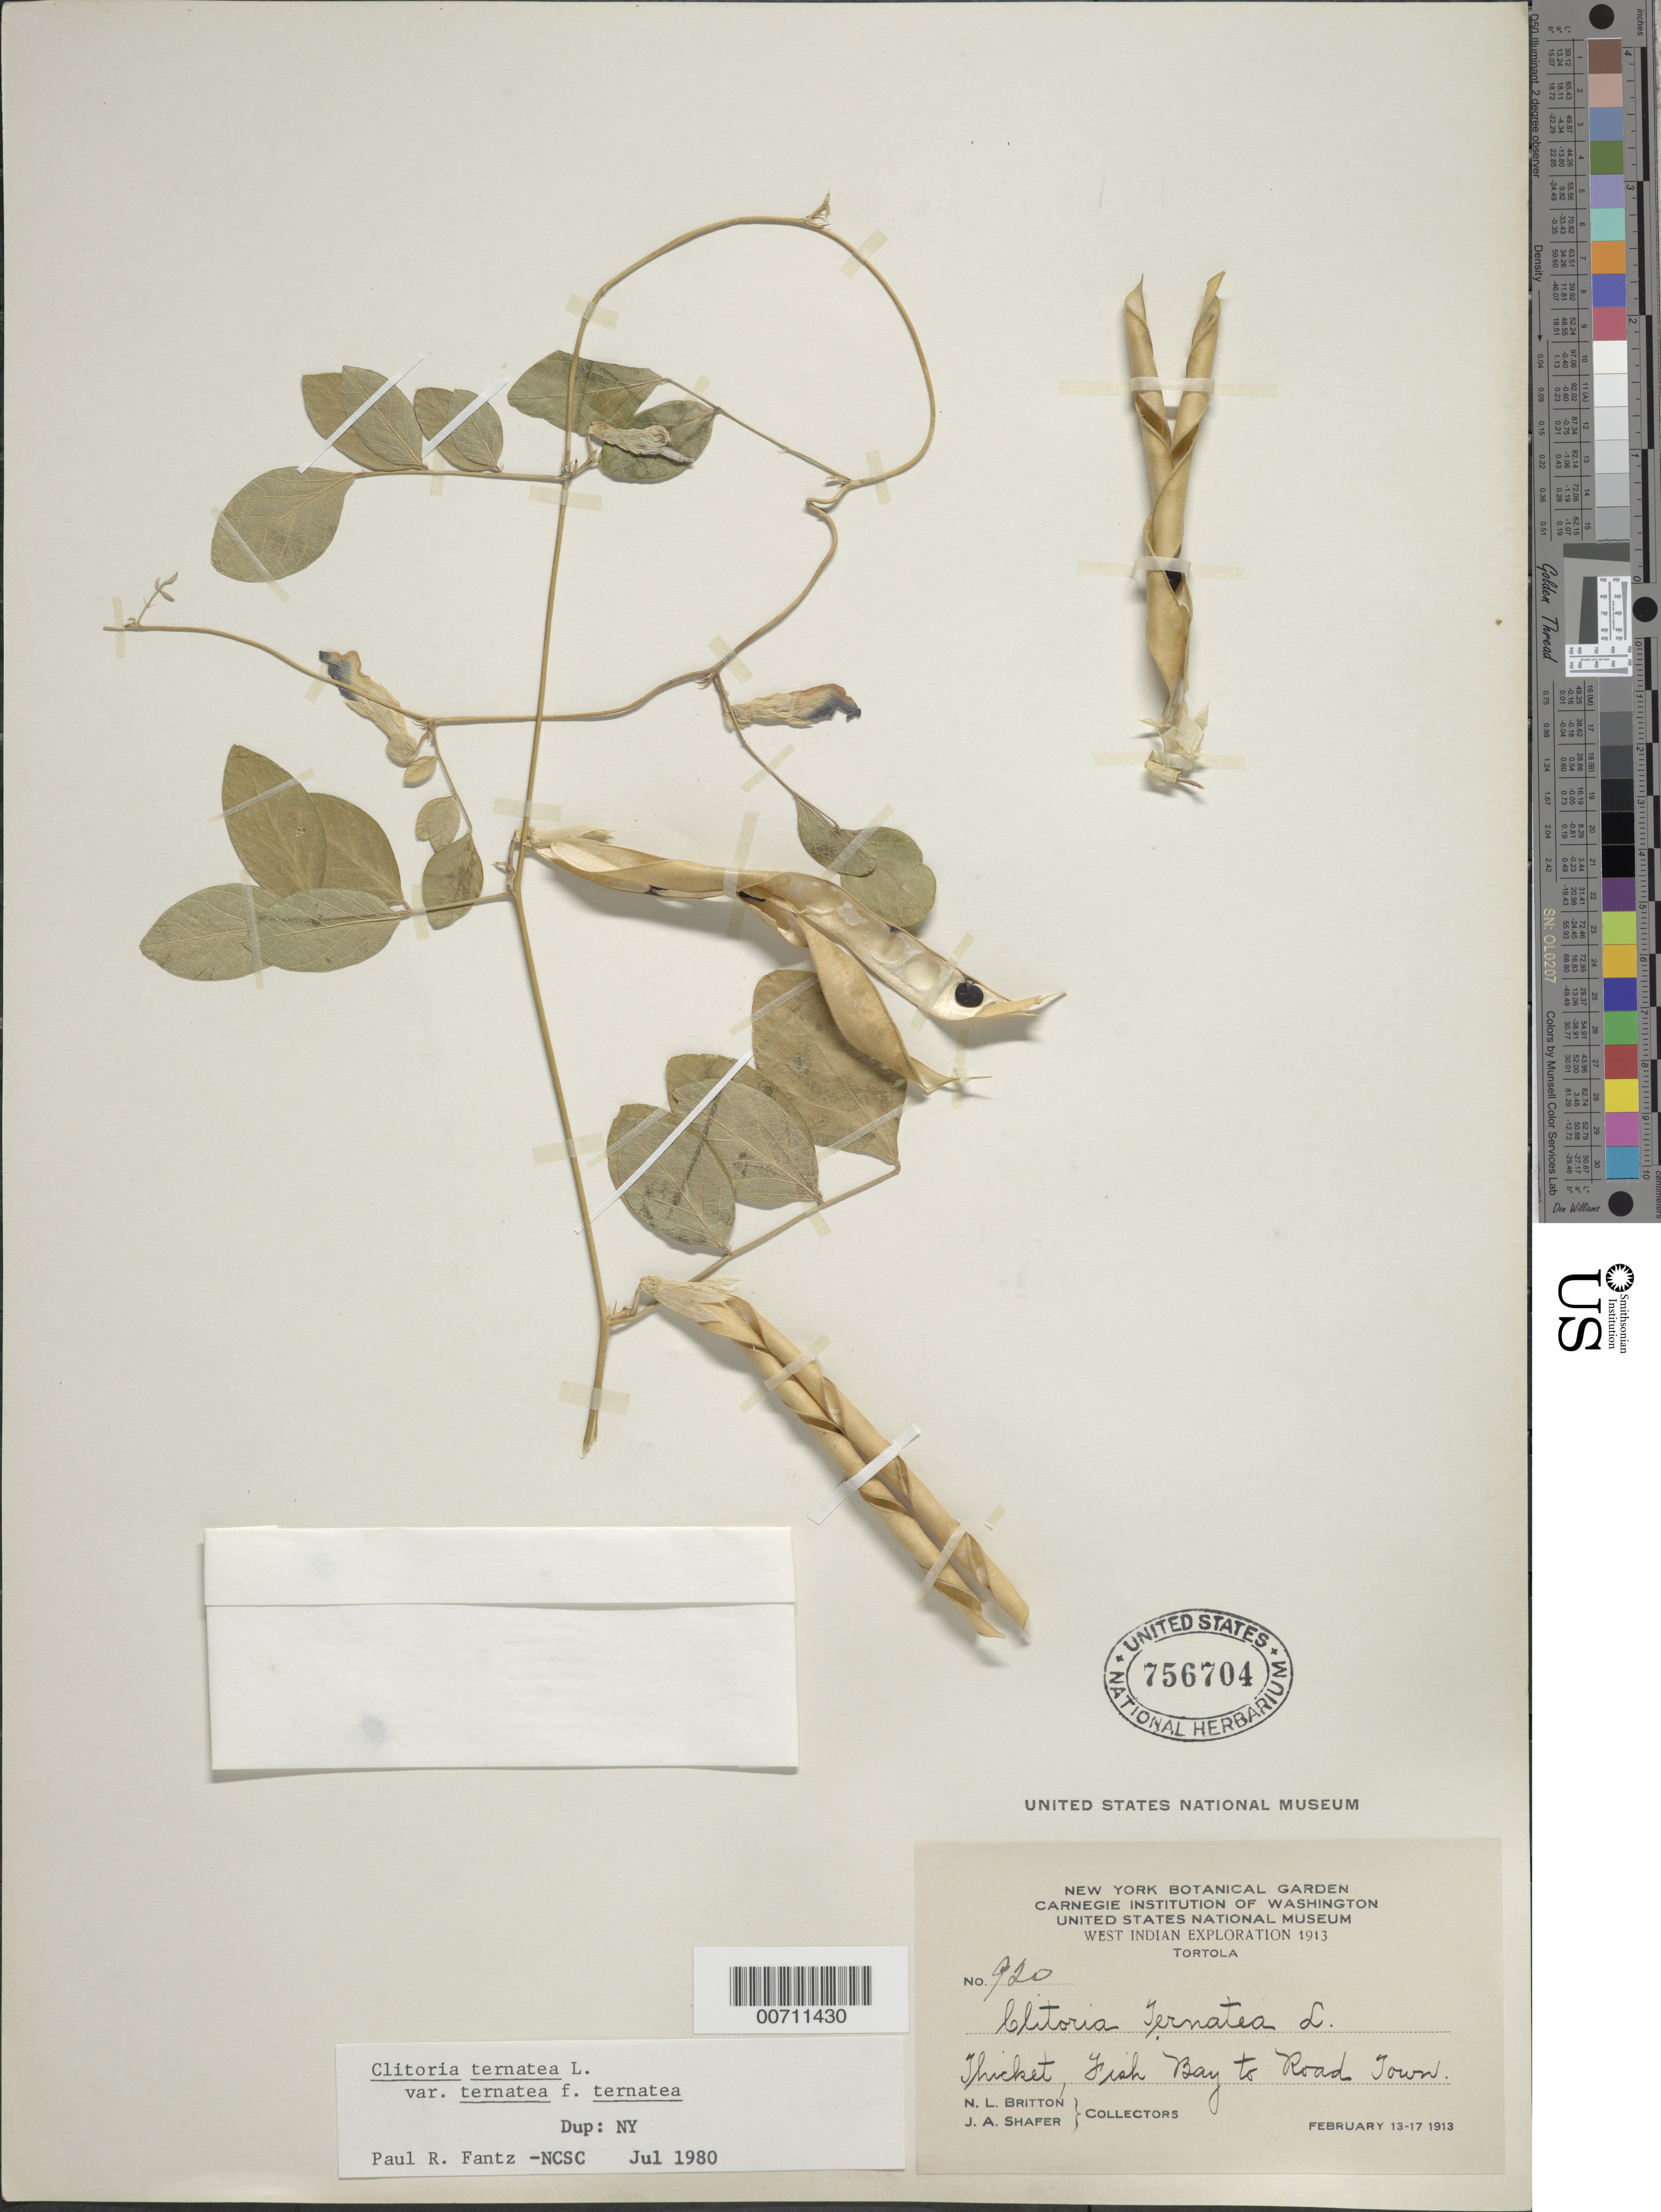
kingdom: Plantae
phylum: Tracheophyta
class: Magnoliopsida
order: Fabales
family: Fabaceae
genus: Clitoria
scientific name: Clitoria ternatea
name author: L.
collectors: N. Britton & J. A. Shafer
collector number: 920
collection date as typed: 13 Feb 1913 to 17 Feb 1913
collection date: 1913-02-13/1913-02-17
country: British Virgin Islands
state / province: Tortola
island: Tortola Island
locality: Fish Bay to Road Town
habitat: Thicket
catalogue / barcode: US 756704